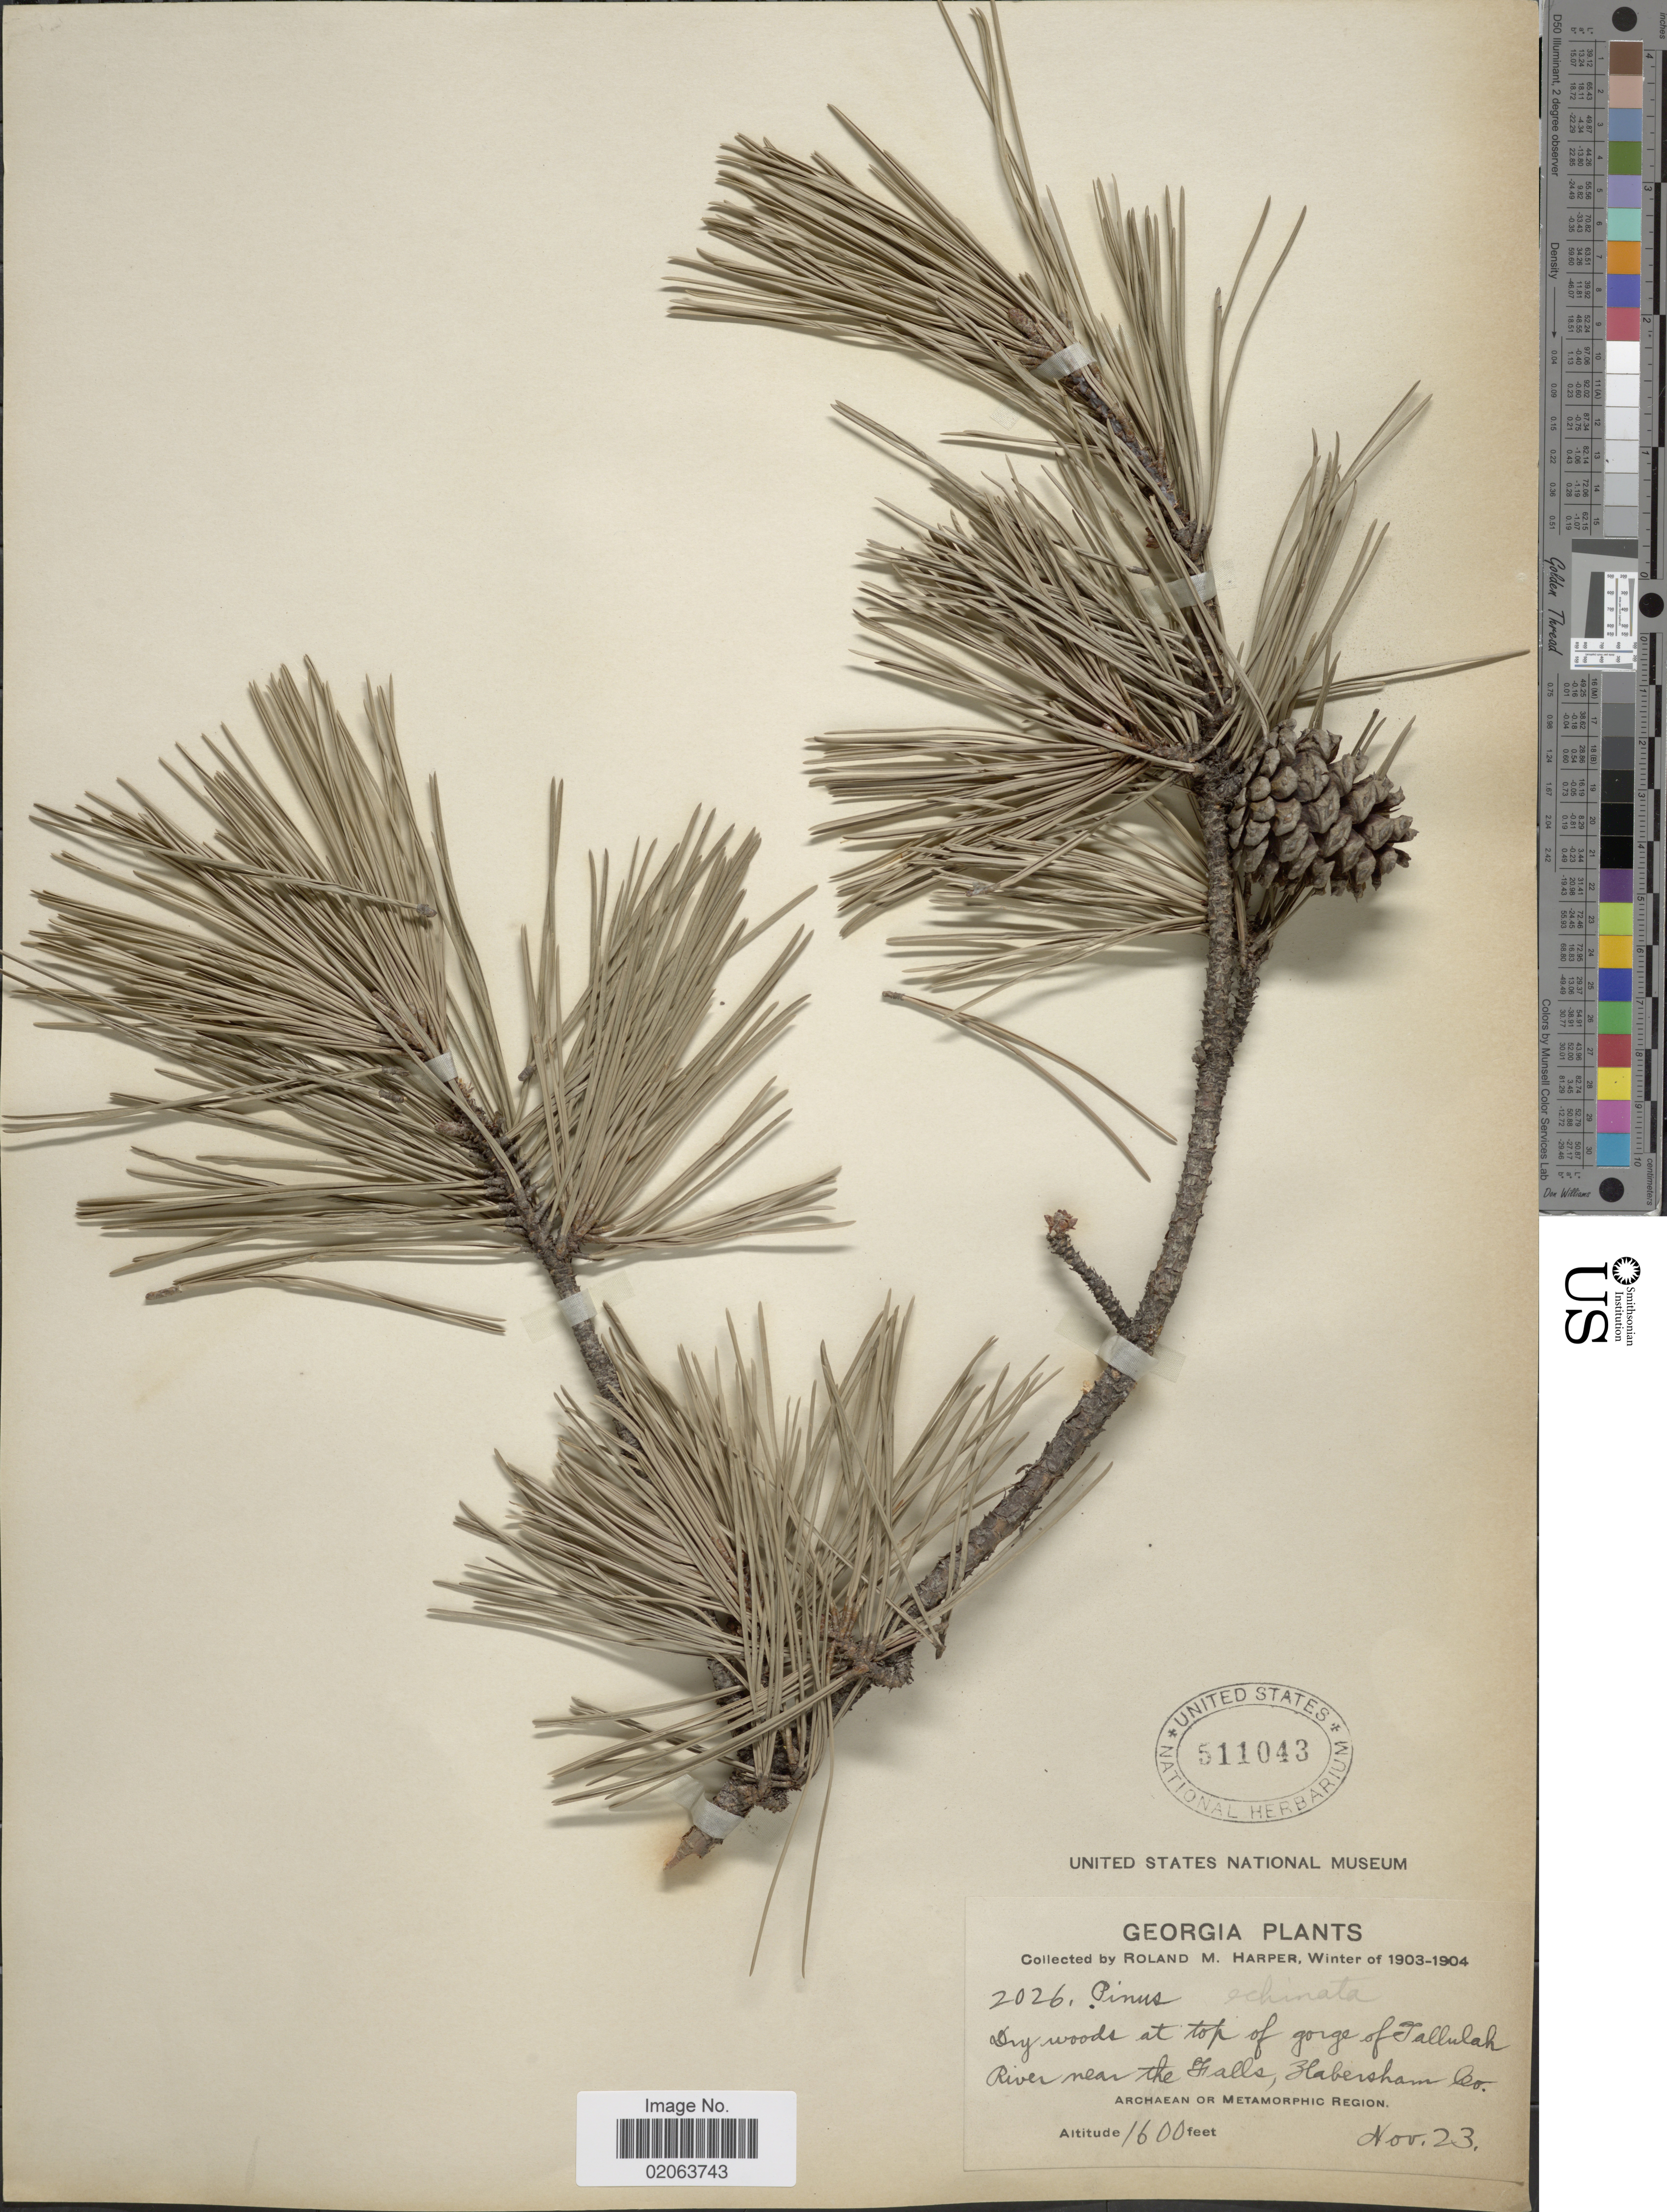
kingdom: Plantae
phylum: Tracheophyta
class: Pinopsida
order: Pinales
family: Pinaceae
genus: Pinus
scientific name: Pinus echinata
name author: Mill.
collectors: R. M. Harper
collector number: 2026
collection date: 1903-11-23/1904-11-23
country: United States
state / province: Georgia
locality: Dry woods at top of gorge of Tallulah River near the Falls, Habersham Co. Archaean or Metamorphic Region.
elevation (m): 488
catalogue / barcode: US 511043